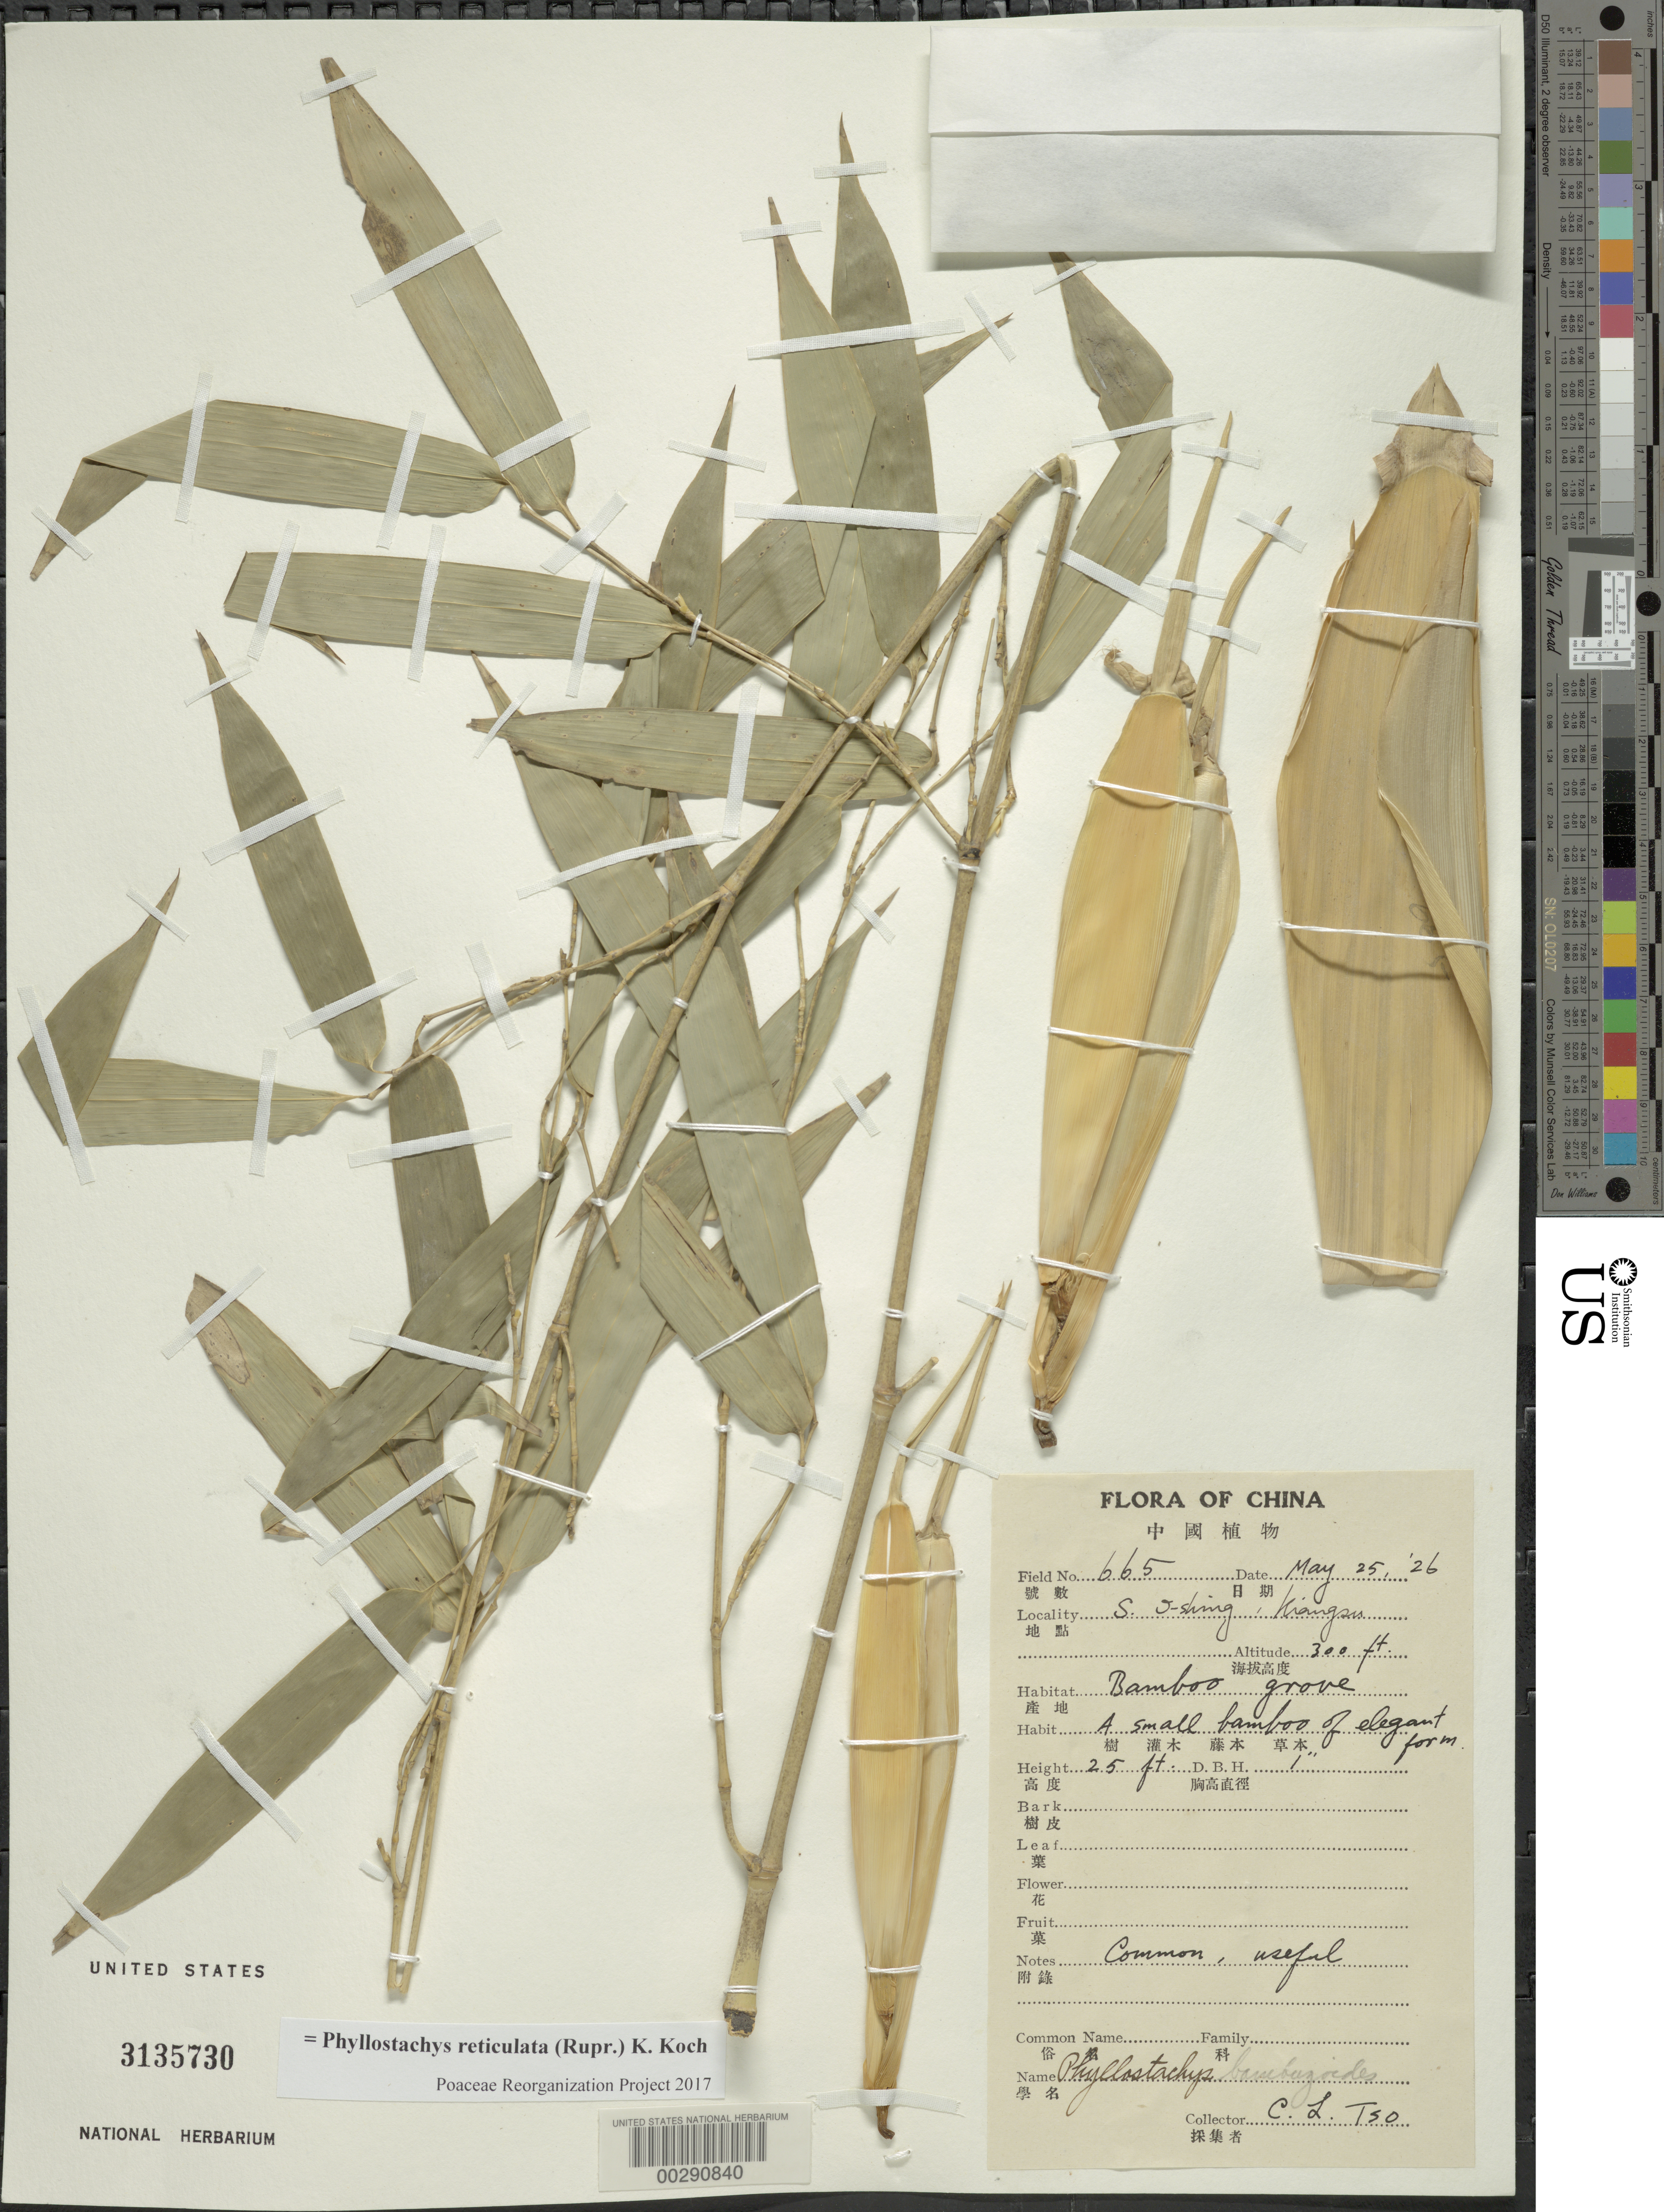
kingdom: Plantae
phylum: Tracheophyta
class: Liliopsida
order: Poales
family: Poaceae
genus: Phyllostachys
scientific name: Phyllostachys reticulata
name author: (Rupr.) K. Koch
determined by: Poaceae Reorganization Project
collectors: C. Tso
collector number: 665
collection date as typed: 25 May 1926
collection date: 1926-05-25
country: China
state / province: Jiangsu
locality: S. s-shing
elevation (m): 91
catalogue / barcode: US 3135730